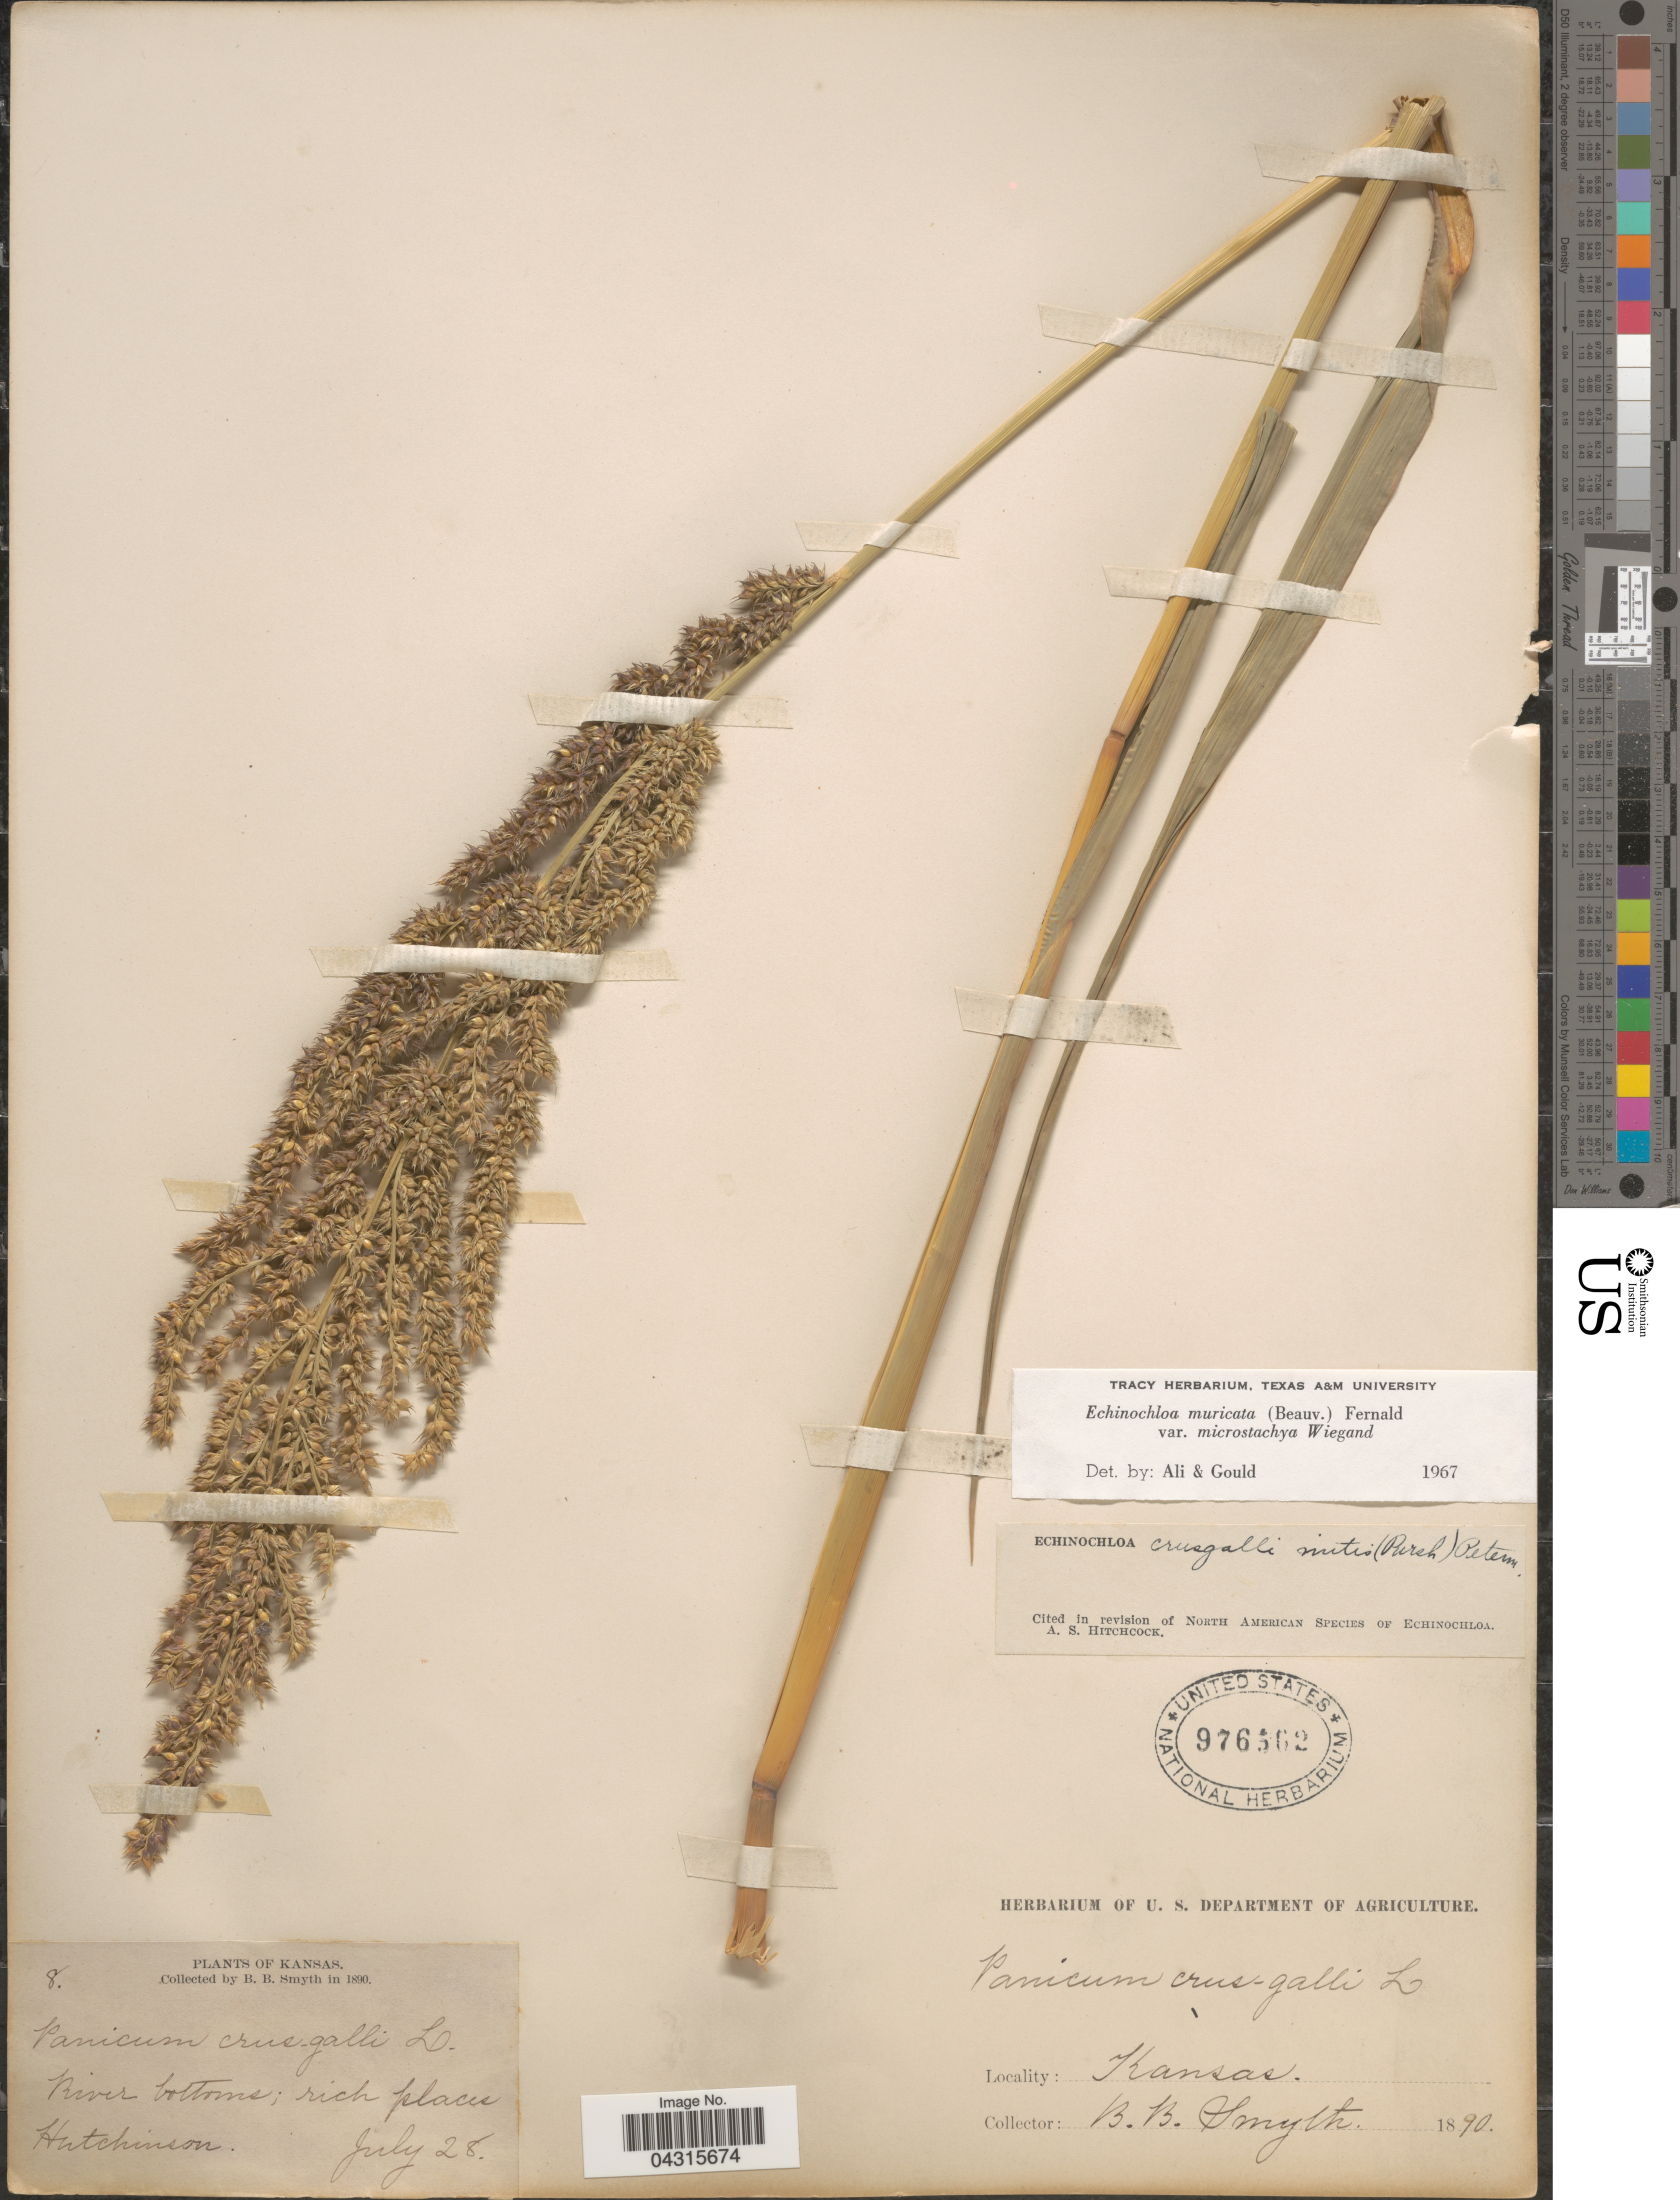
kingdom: Plantae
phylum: Tracheophyta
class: Liliopsida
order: Poales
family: Poaceae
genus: Echinochloa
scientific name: Echinochloa muricata var. microstachya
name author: Wiegand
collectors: B. Smyth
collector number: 8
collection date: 1890-07-28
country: United States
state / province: Kansas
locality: River bottoms. Hutchinson.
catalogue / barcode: US 976562